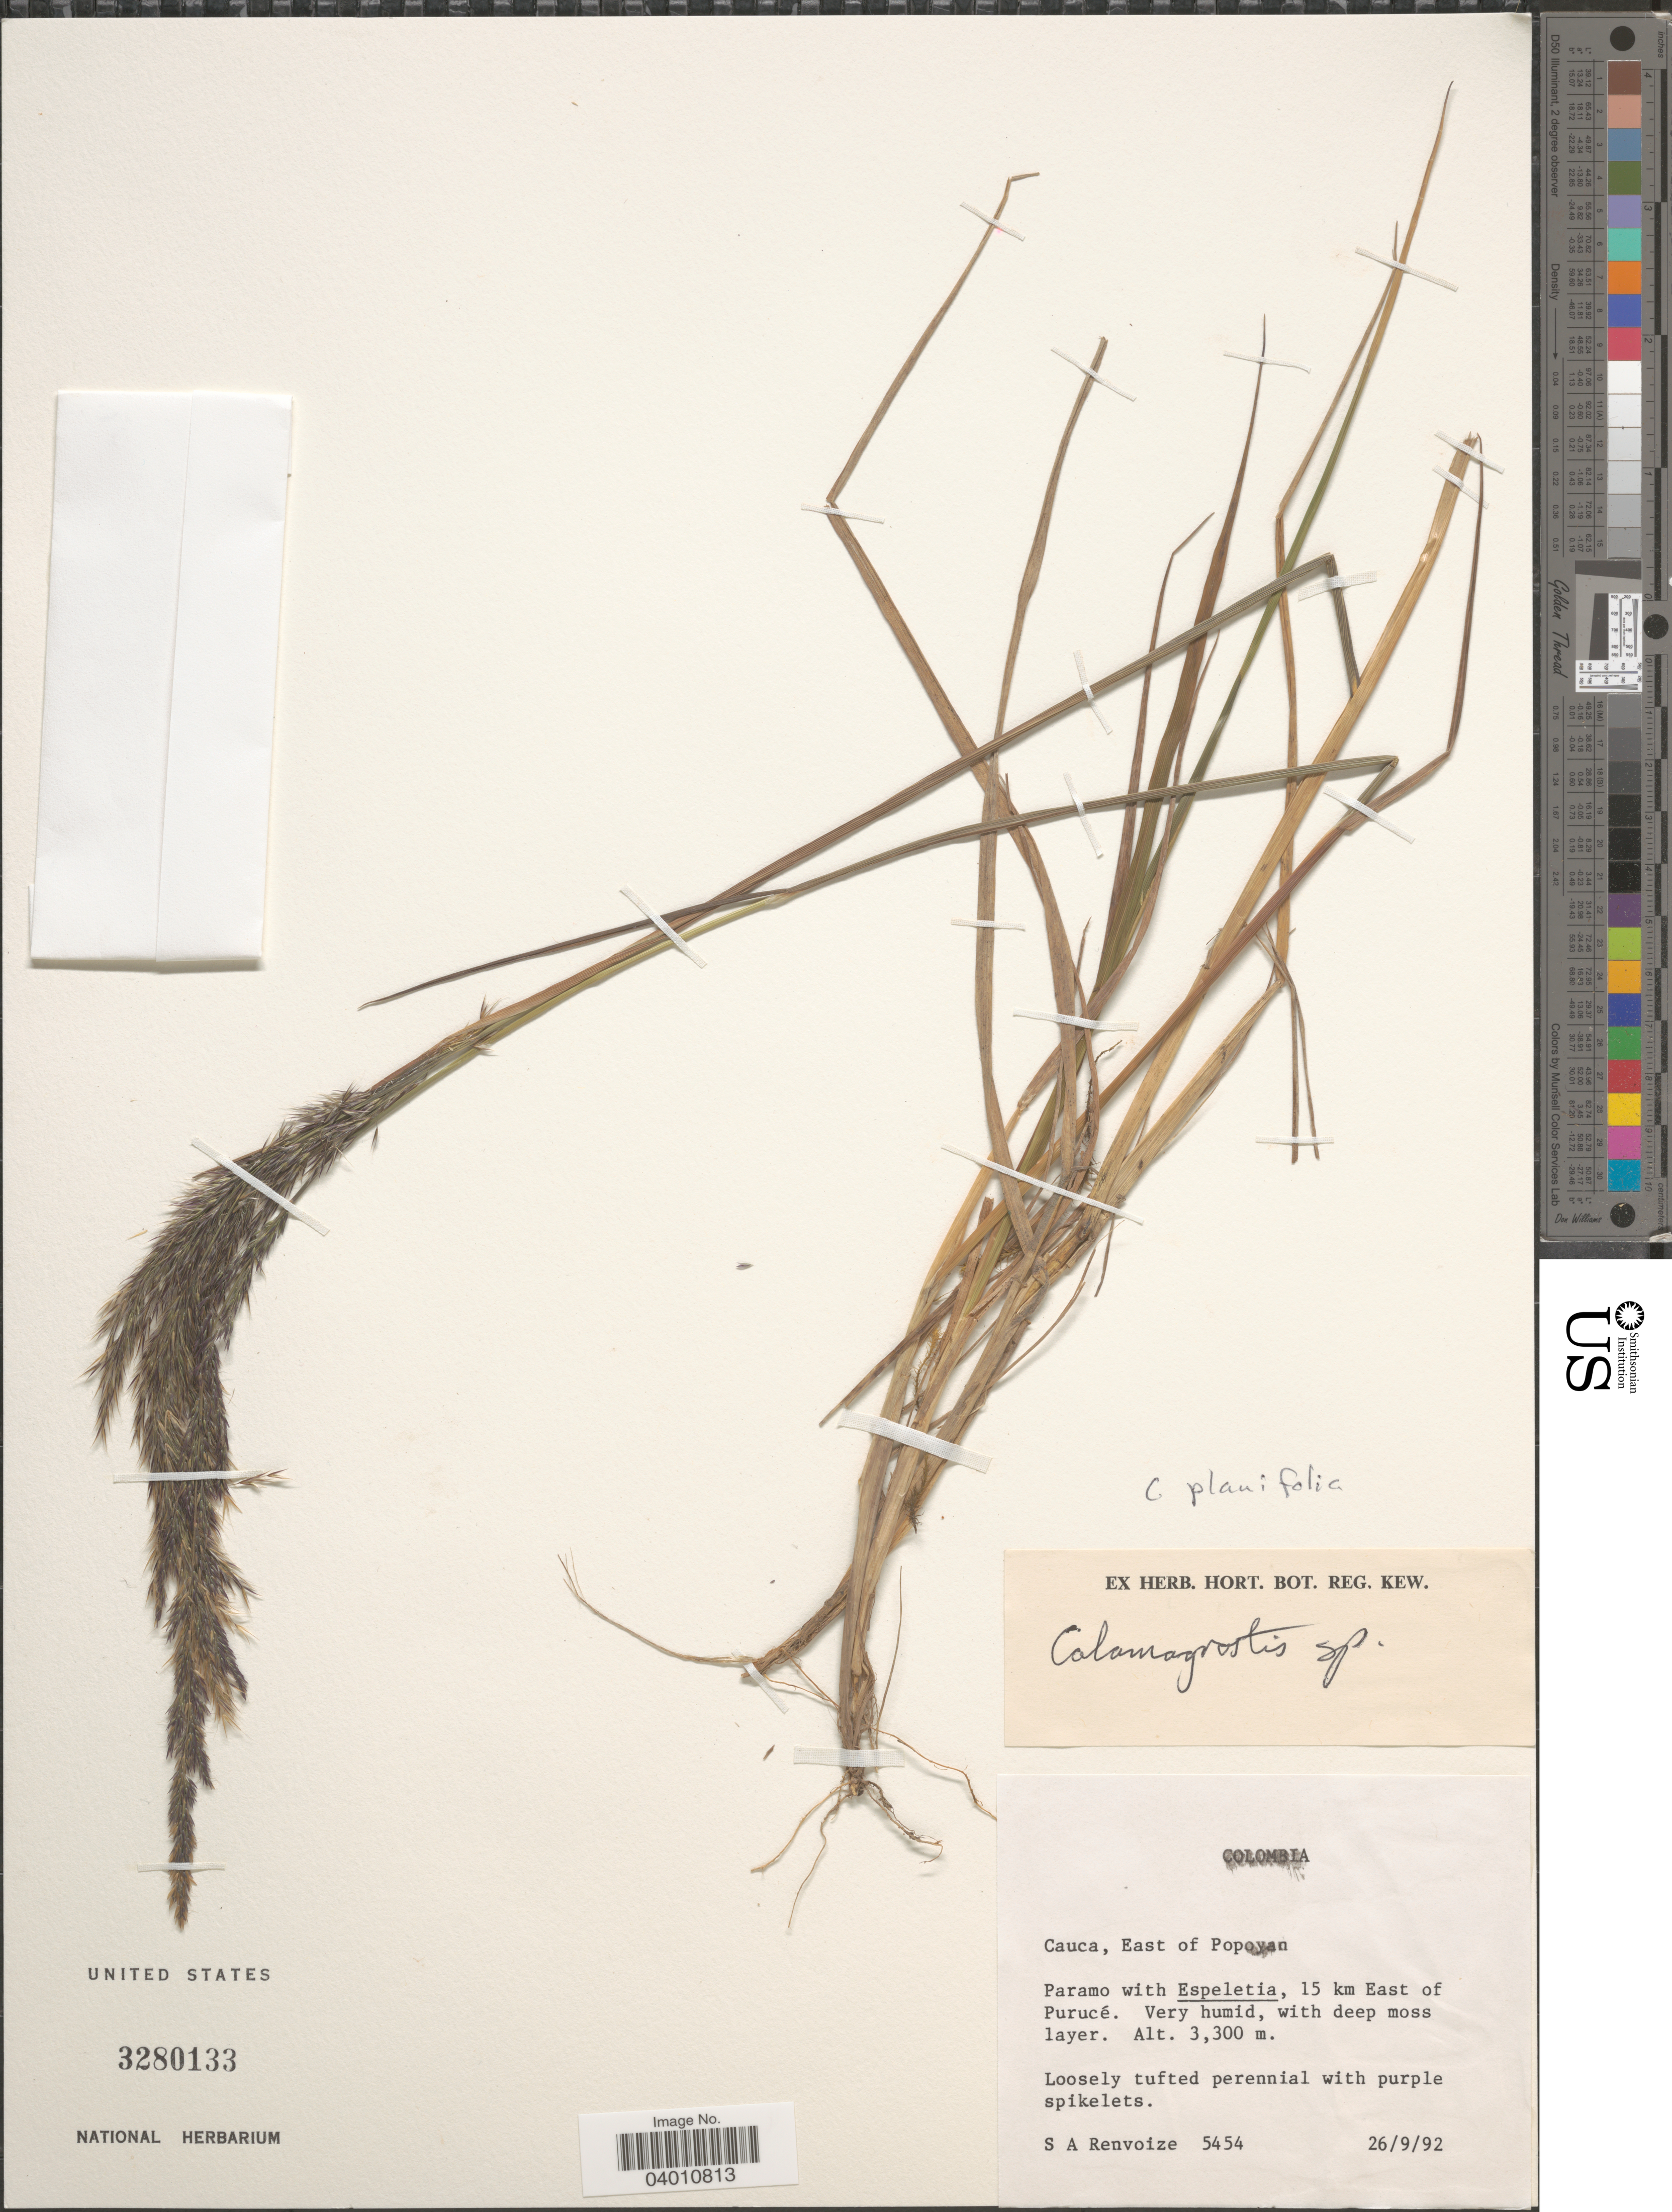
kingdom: Plantae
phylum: Tracheophyta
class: Liliopsida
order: Poales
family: Poaceae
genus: Peyritschia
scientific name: Peyritschia planifolia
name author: (Kunth) P.M. Peterson et al.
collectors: S. A. Renvoize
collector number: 5454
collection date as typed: Transcribed d/m/y: 26/9/92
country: Colombia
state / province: Cauca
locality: East of Popoyan. Paramo with Espeletia, 15 km East of Purucé.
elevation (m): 3300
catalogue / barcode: US 3280133